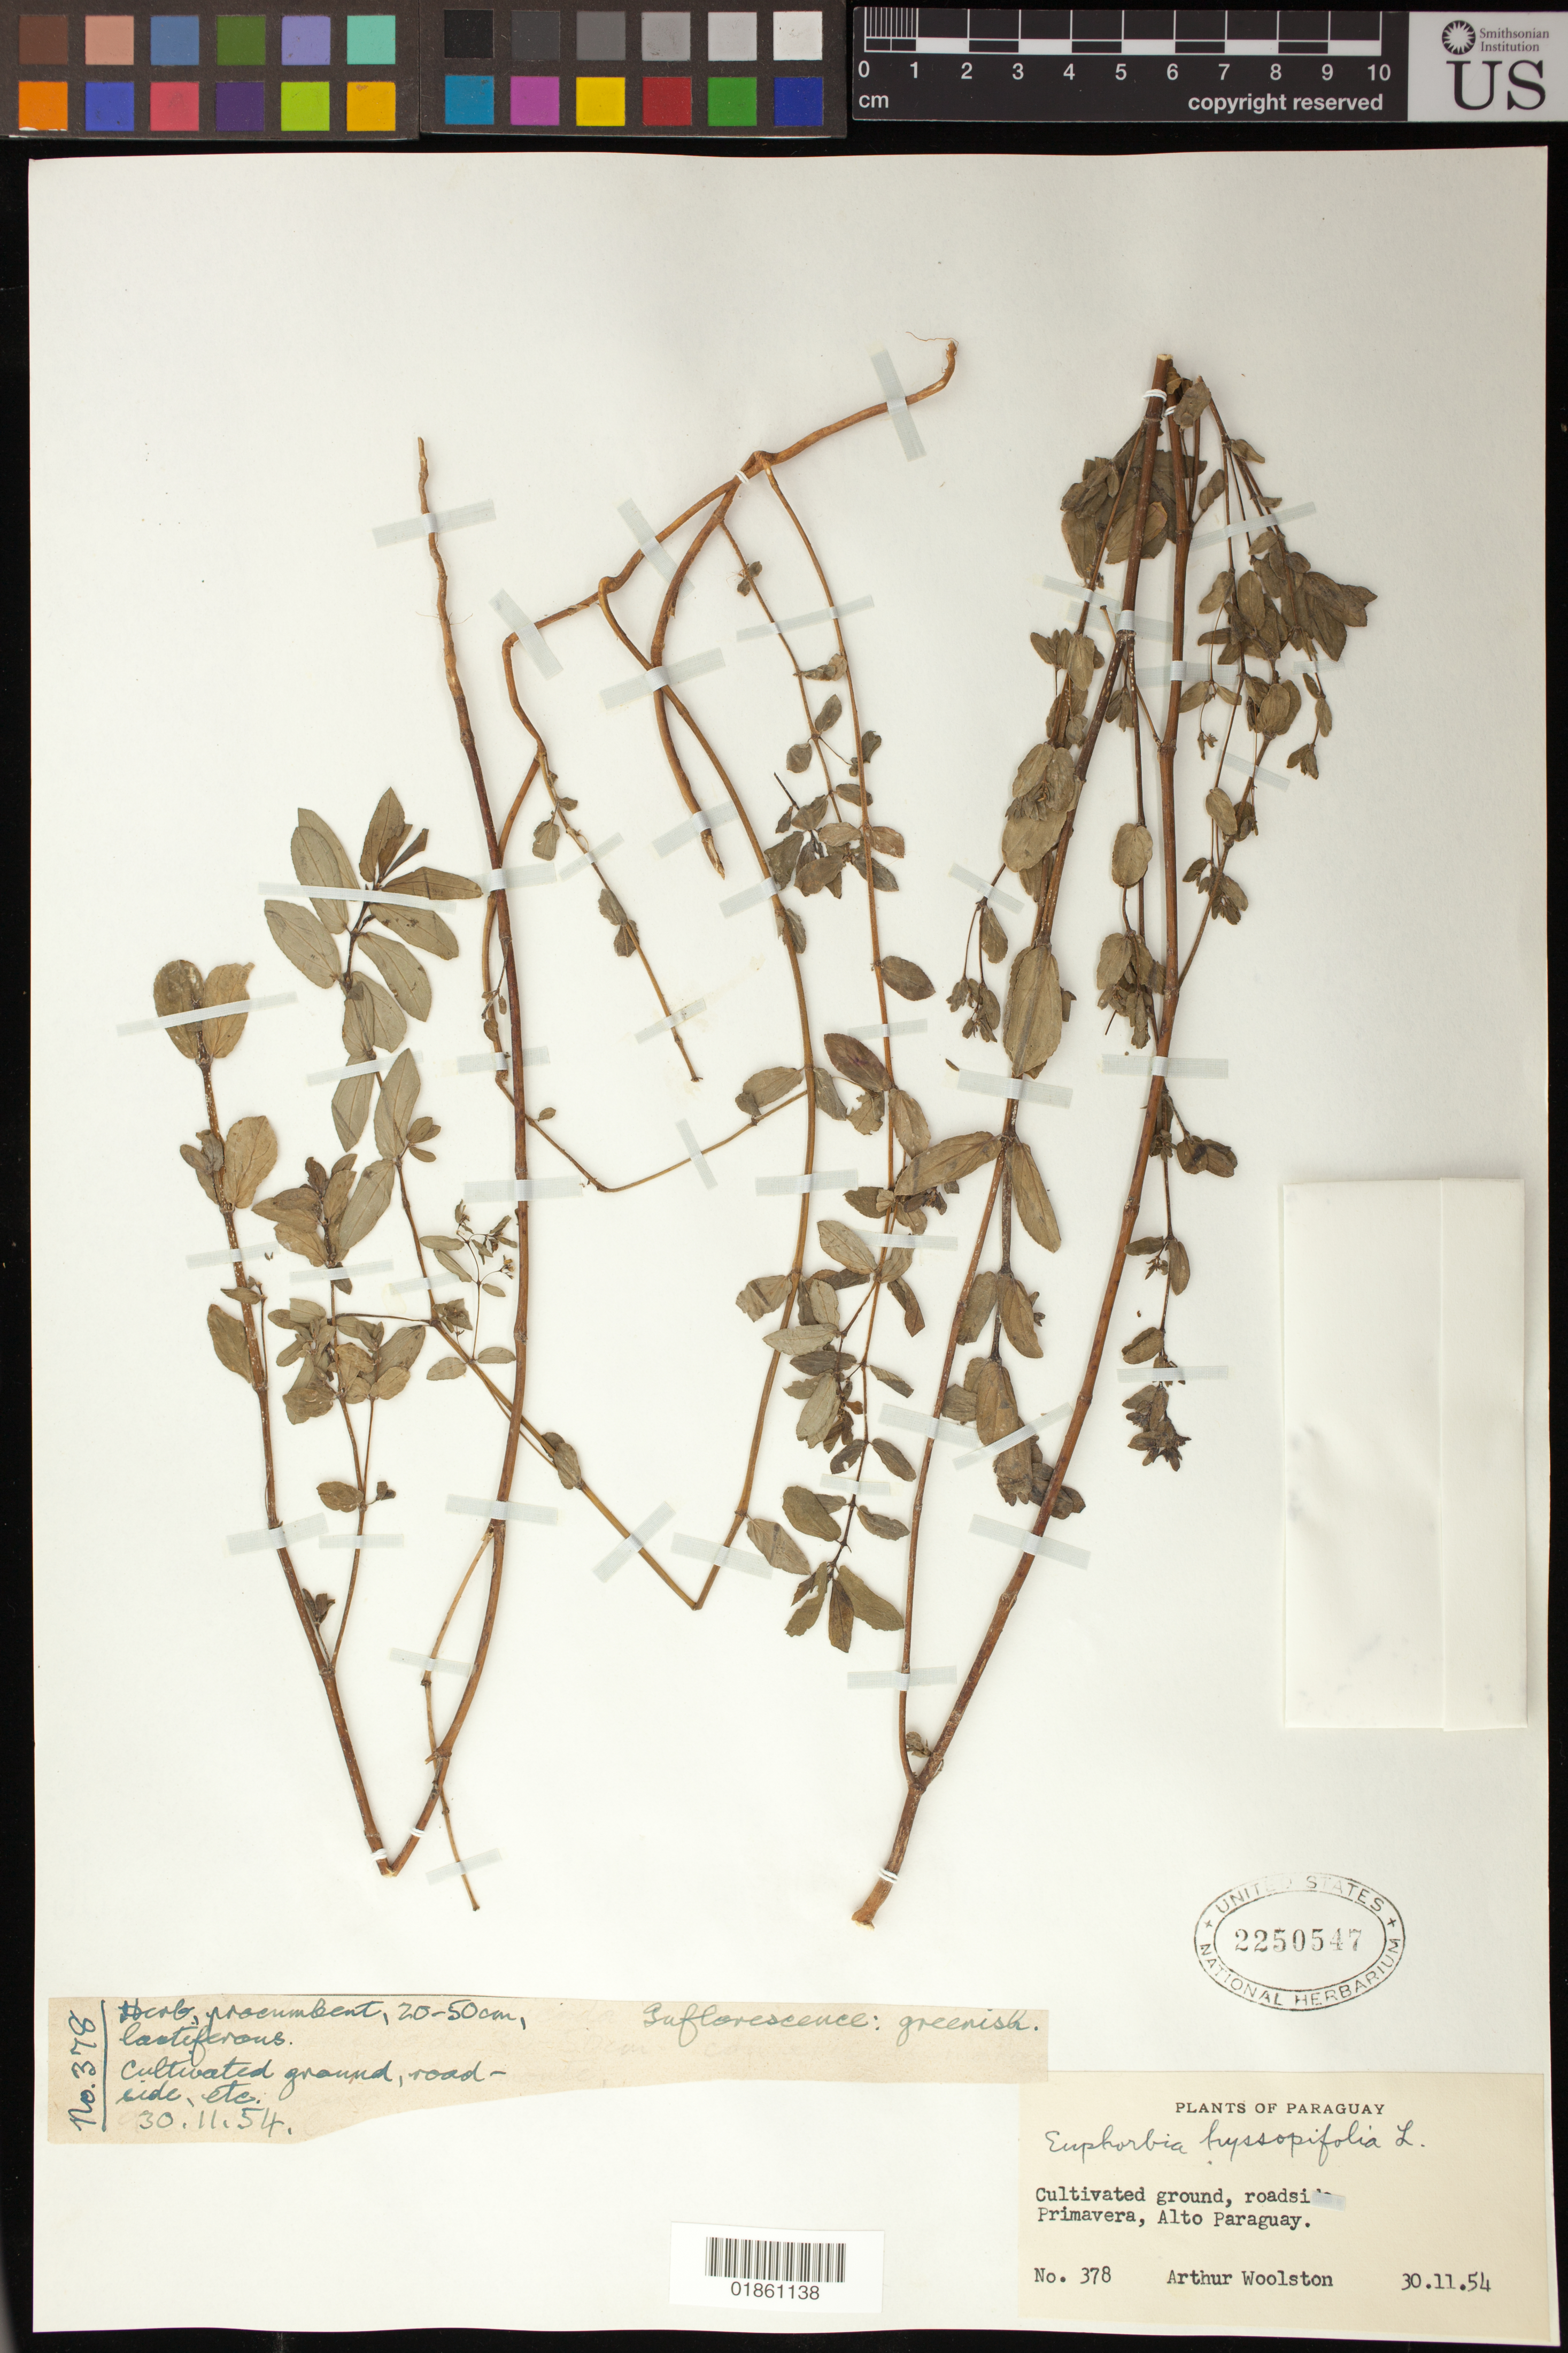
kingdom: Plantae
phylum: Tracheophyta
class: Magnoliopsida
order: Malpighiales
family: Euphorbiaceae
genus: Euphorbia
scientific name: Euphorbia hyssopifolia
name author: L.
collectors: A. L. Woolston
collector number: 378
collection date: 1954-11-30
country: Paraguay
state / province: Alto Paraguay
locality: Cultivated ground, roadside ; Primavera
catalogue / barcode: US 2250547